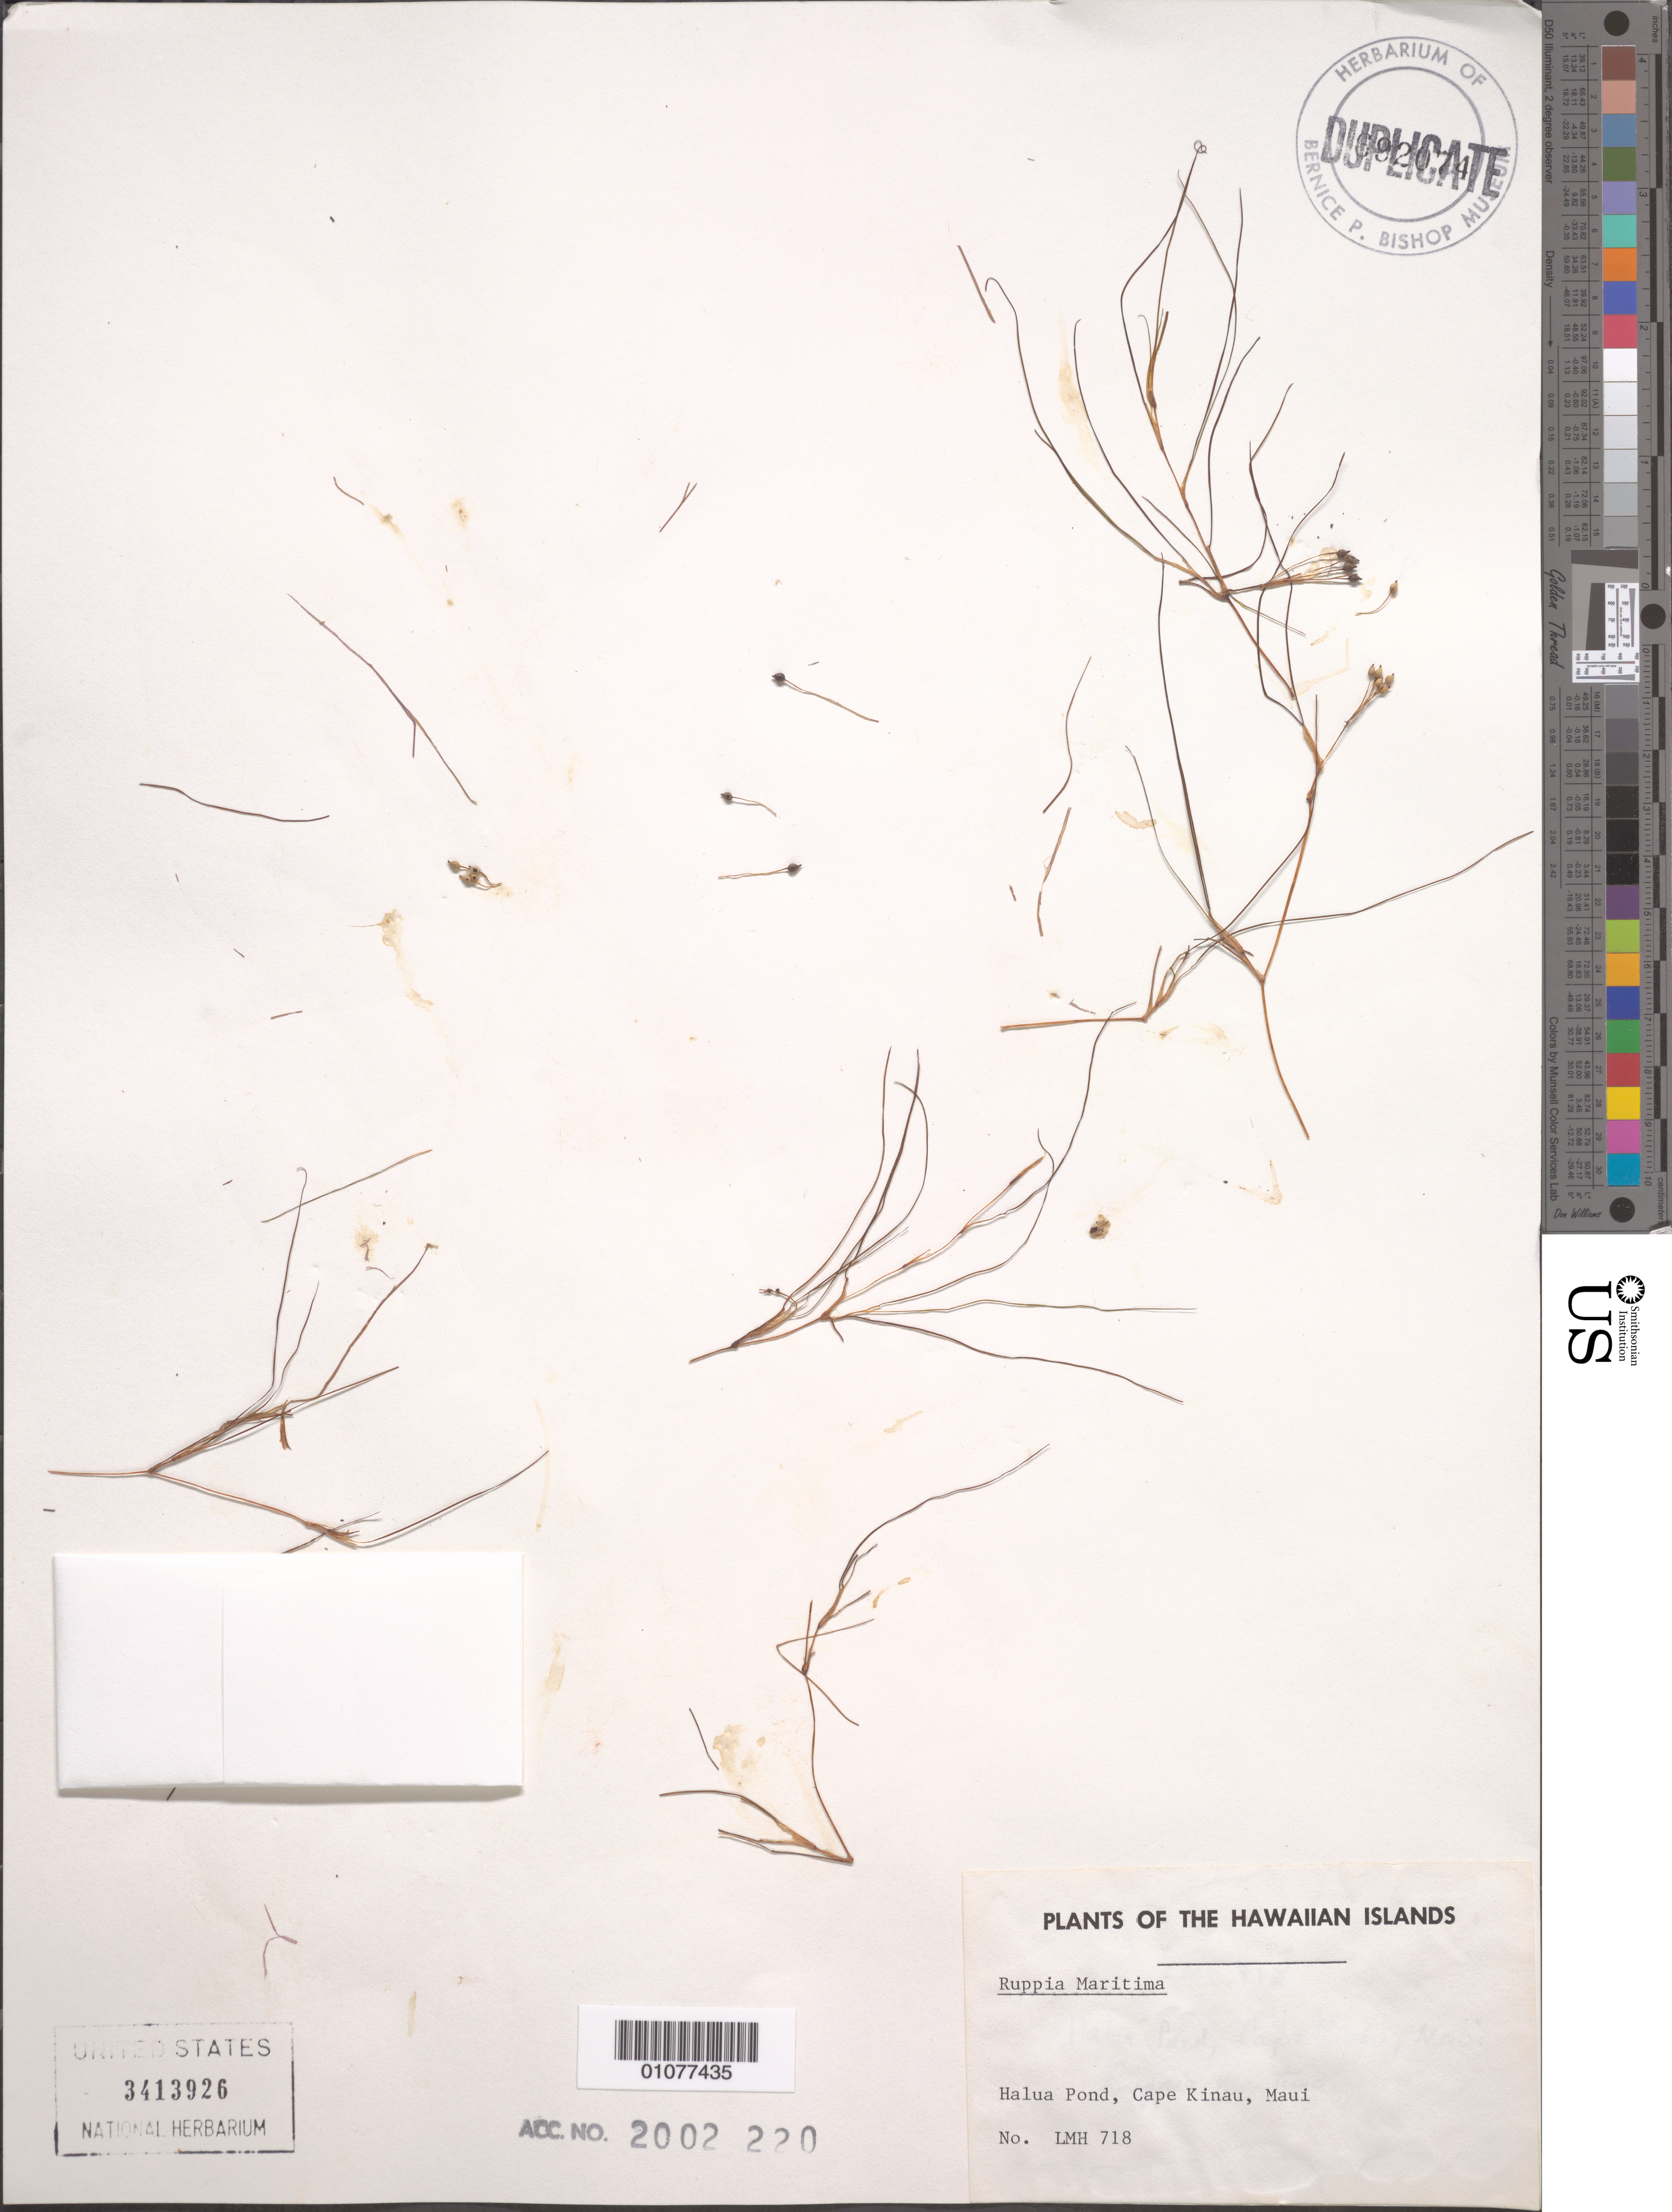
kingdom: Plantae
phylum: Tracheophyta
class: Liliopsida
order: Alismatales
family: Ruppiaceae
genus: Ruppia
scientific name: Ruppia maritima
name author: L.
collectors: L. Hume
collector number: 718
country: United States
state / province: Hawaii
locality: Cape Kinau, Halua Pond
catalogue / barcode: US 3413916